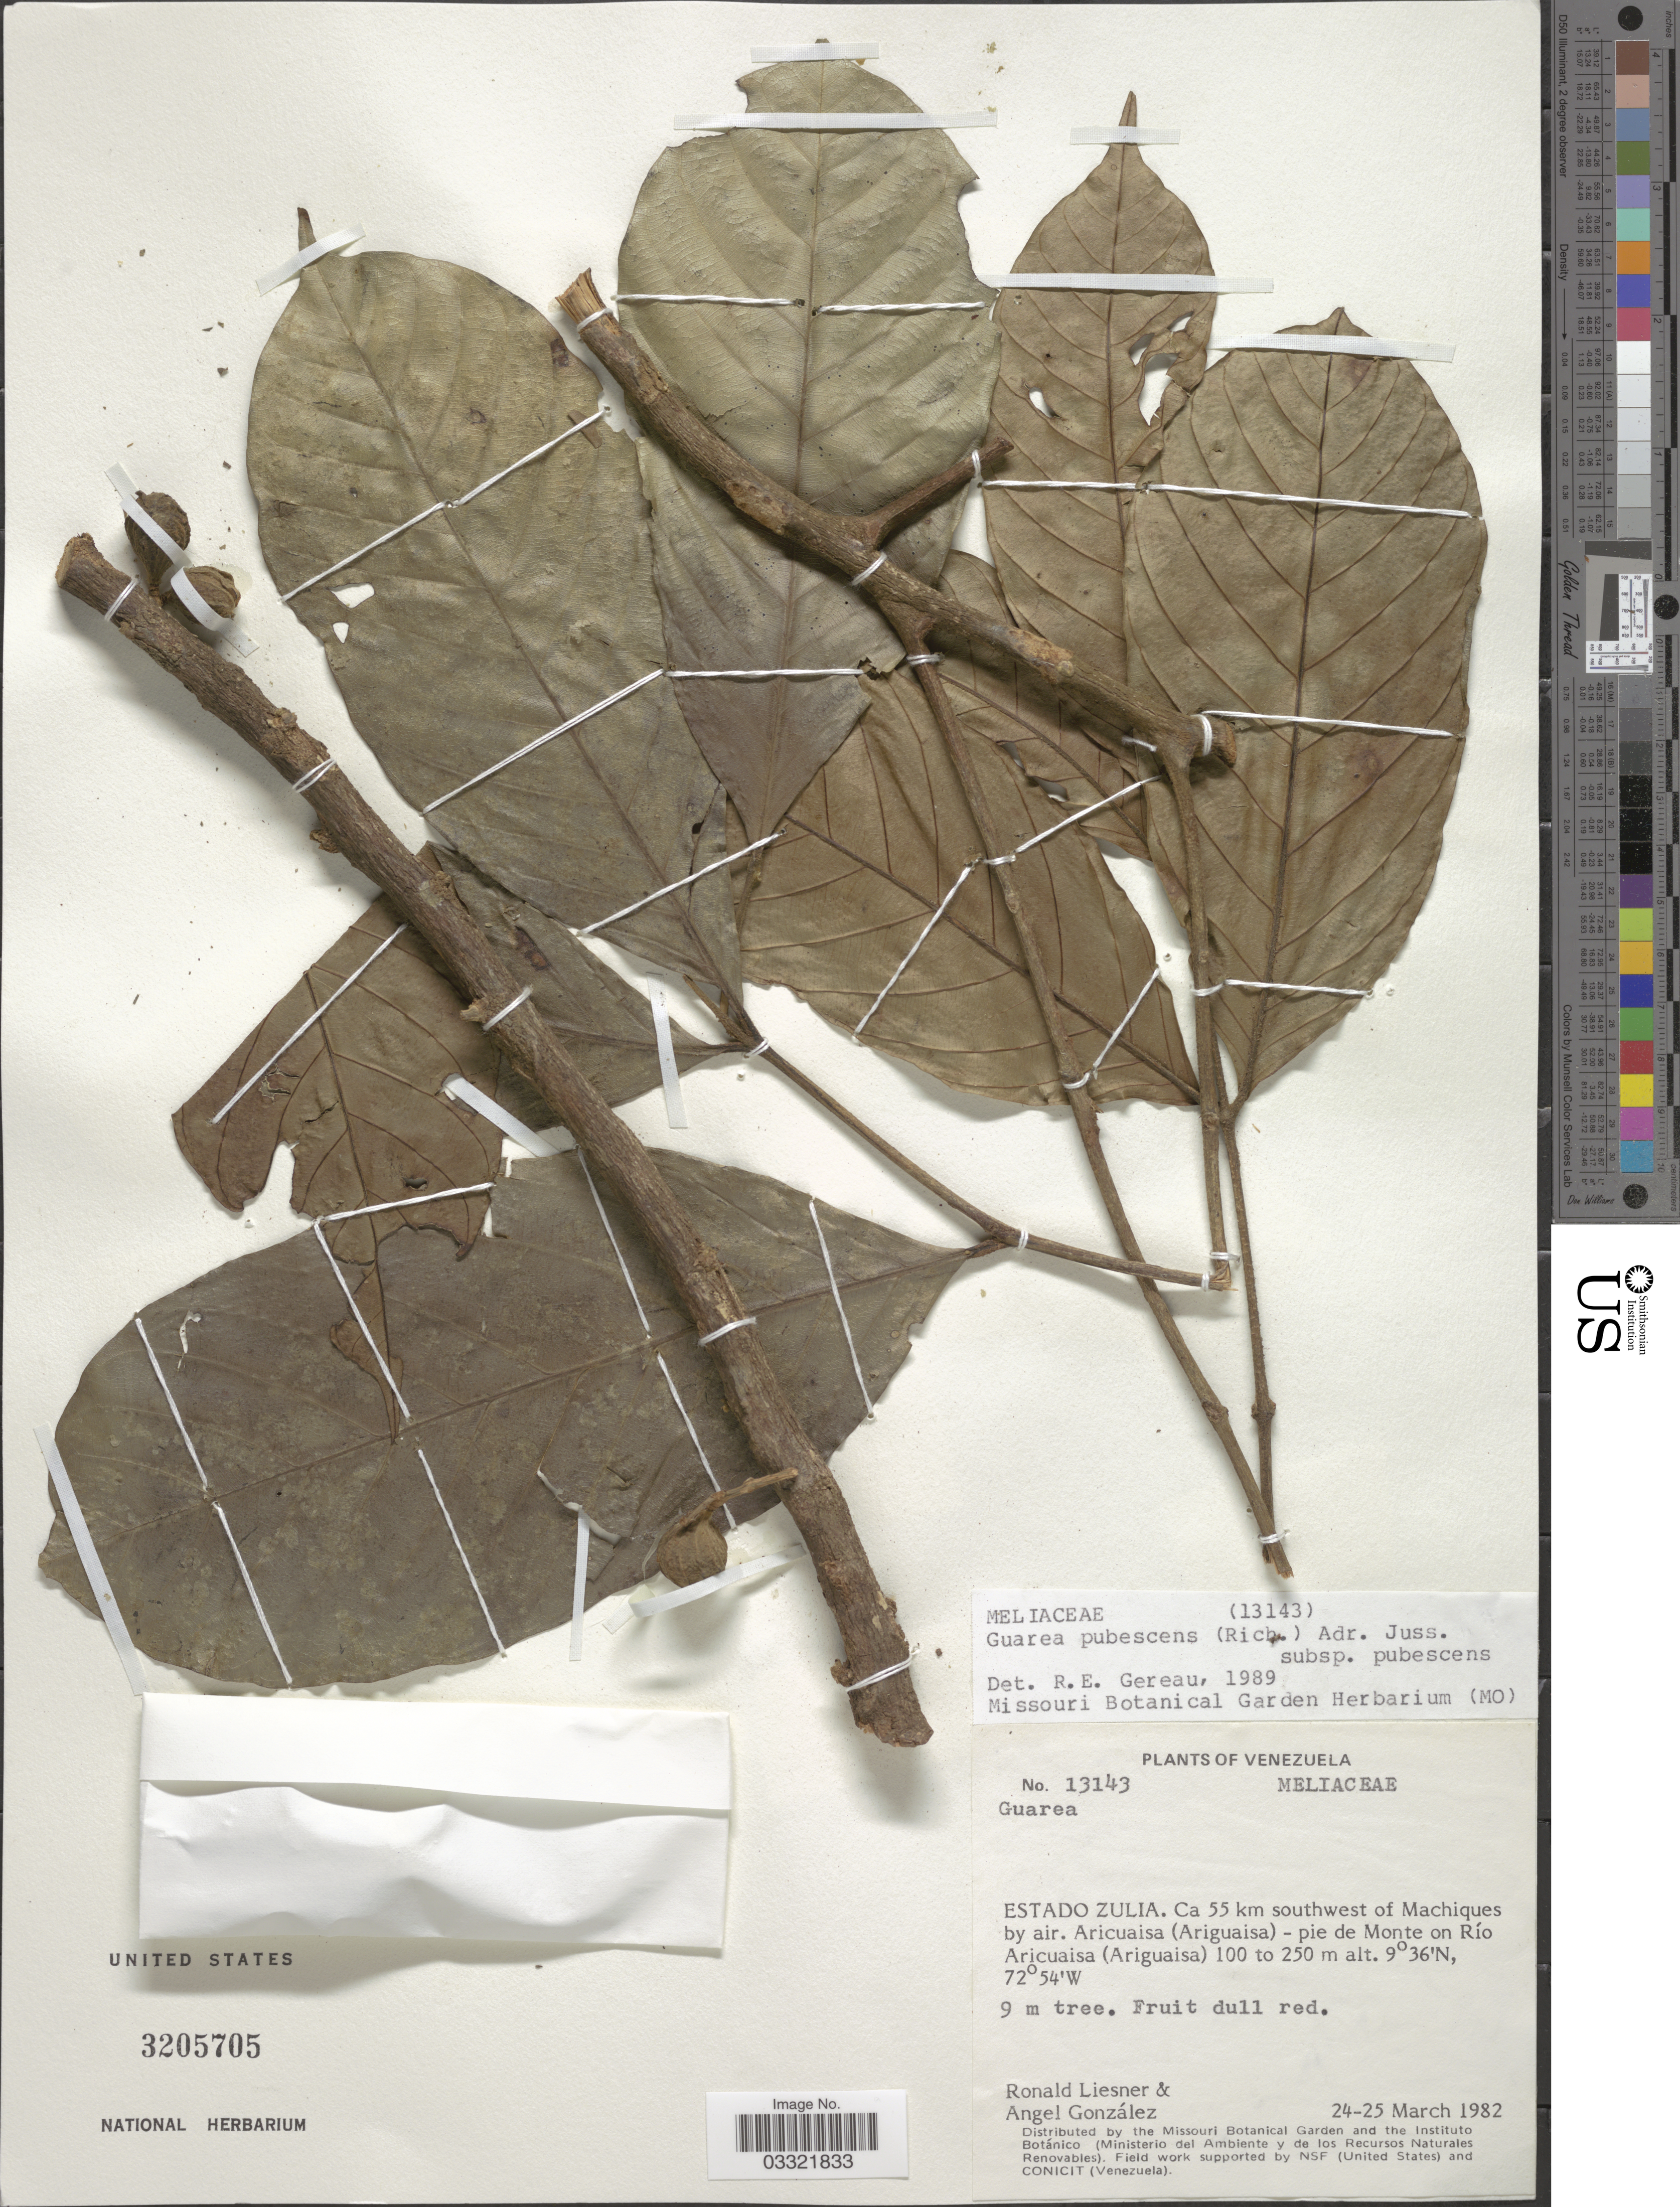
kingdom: Plantae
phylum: Tracheophyta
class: Magnoliopsida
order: Sapindales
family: Meliaceae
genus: Guarea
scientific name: Guarea pubescens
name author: (Rich.) A. Juss.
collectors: R. L. Liesner & A. C. González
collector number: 13143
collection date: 1982-03-24/1982-03-25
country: Venezuela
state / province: Zulia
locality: Ca 55 km southwest of Machiques by air. Aricuaisa (Ariguaisa) - pie de Monte on Río Aricuaisa (Ariguaisa).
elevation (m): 100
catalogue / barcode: US 3205705